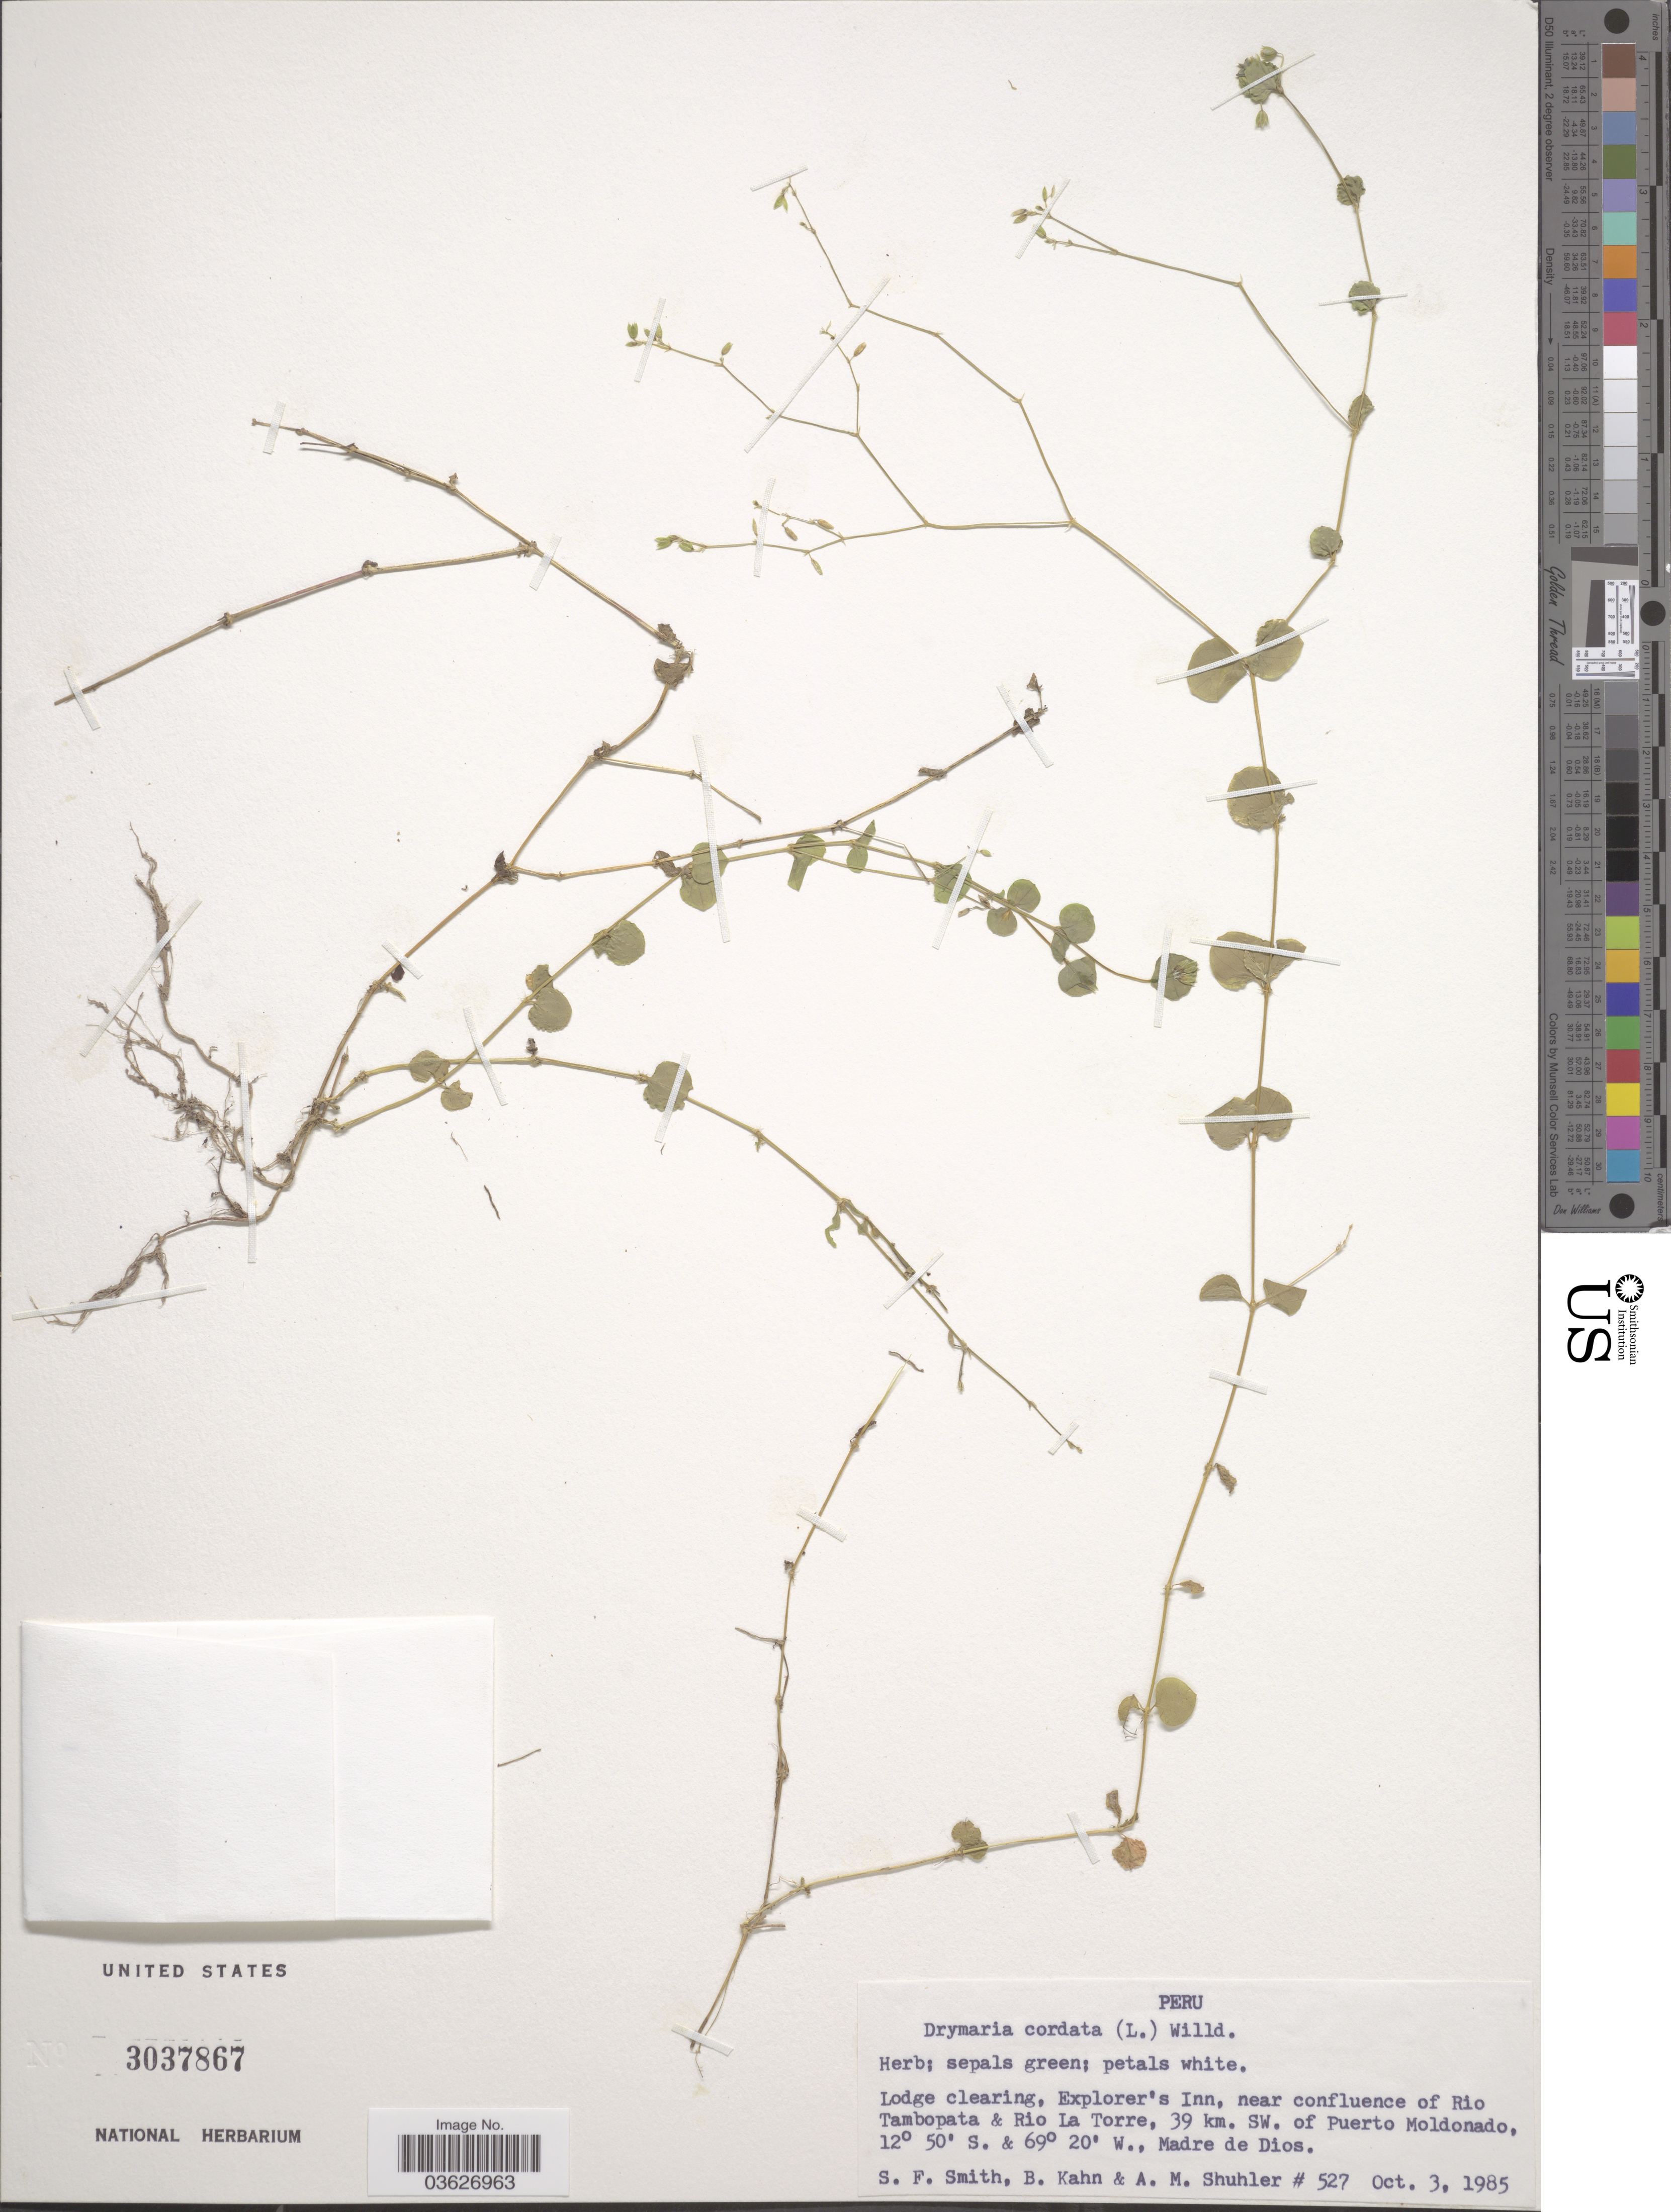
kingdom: Plantae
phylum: Tracheophyta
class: Magnoliopsida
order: Caryophyllales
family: Caryophyllaceae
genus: Drymaria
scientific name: Drymaria cordata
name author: (L.) Willd. ex Schult.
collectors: S.F. Smith, B. Kahn & A. Shuhler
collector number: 527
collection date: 1985-10-03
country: Peru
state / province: Madre de Dios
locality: Lodge clearing, Explorer's Inn, near confluence of Rio Tambopata & Rio La Torre, 39 km. SW. of Puerto Moldonado.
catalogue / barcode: US 3037867